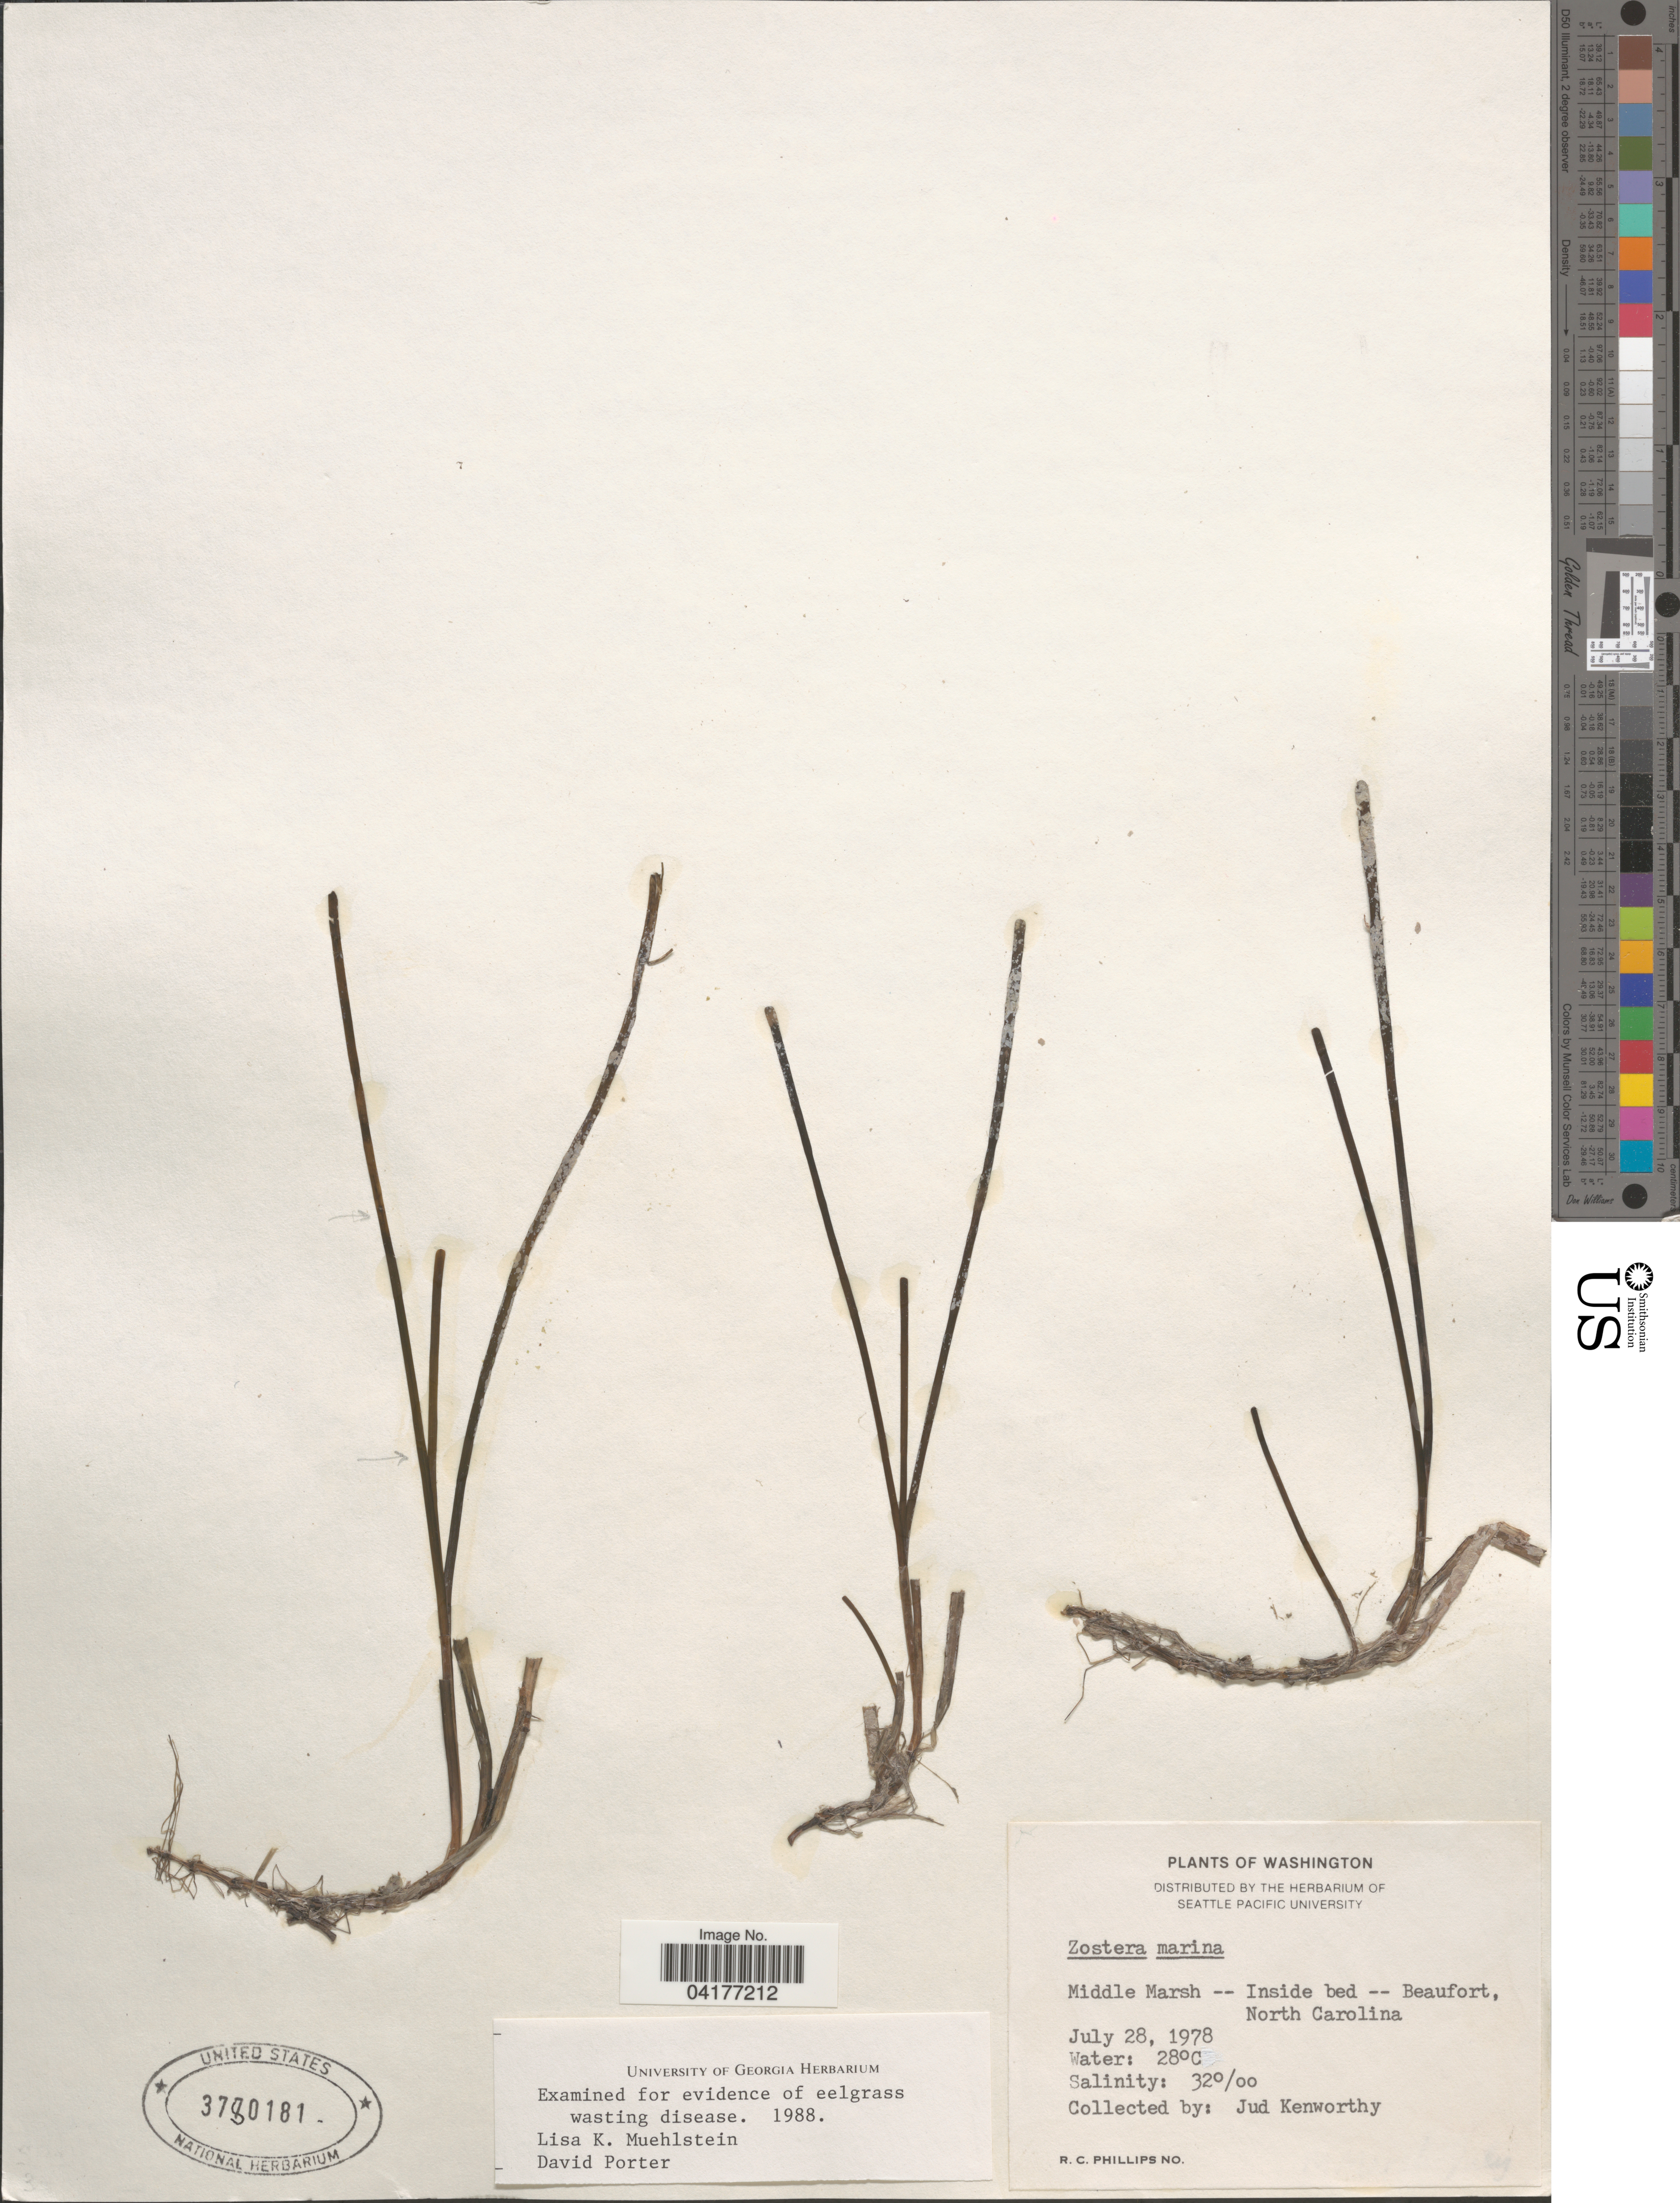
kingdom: Plantae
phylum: Tracheophyta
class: Liliopsida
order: Alismatales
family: Zosteraceae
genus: Zostera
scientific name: Zostera marina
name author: L.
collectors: J. Kenworthy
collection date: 1978-07-28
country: United States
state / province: North Carolina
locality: Middle Marsh -- Inside bed -- Beaufort.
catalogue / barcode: US 3780181